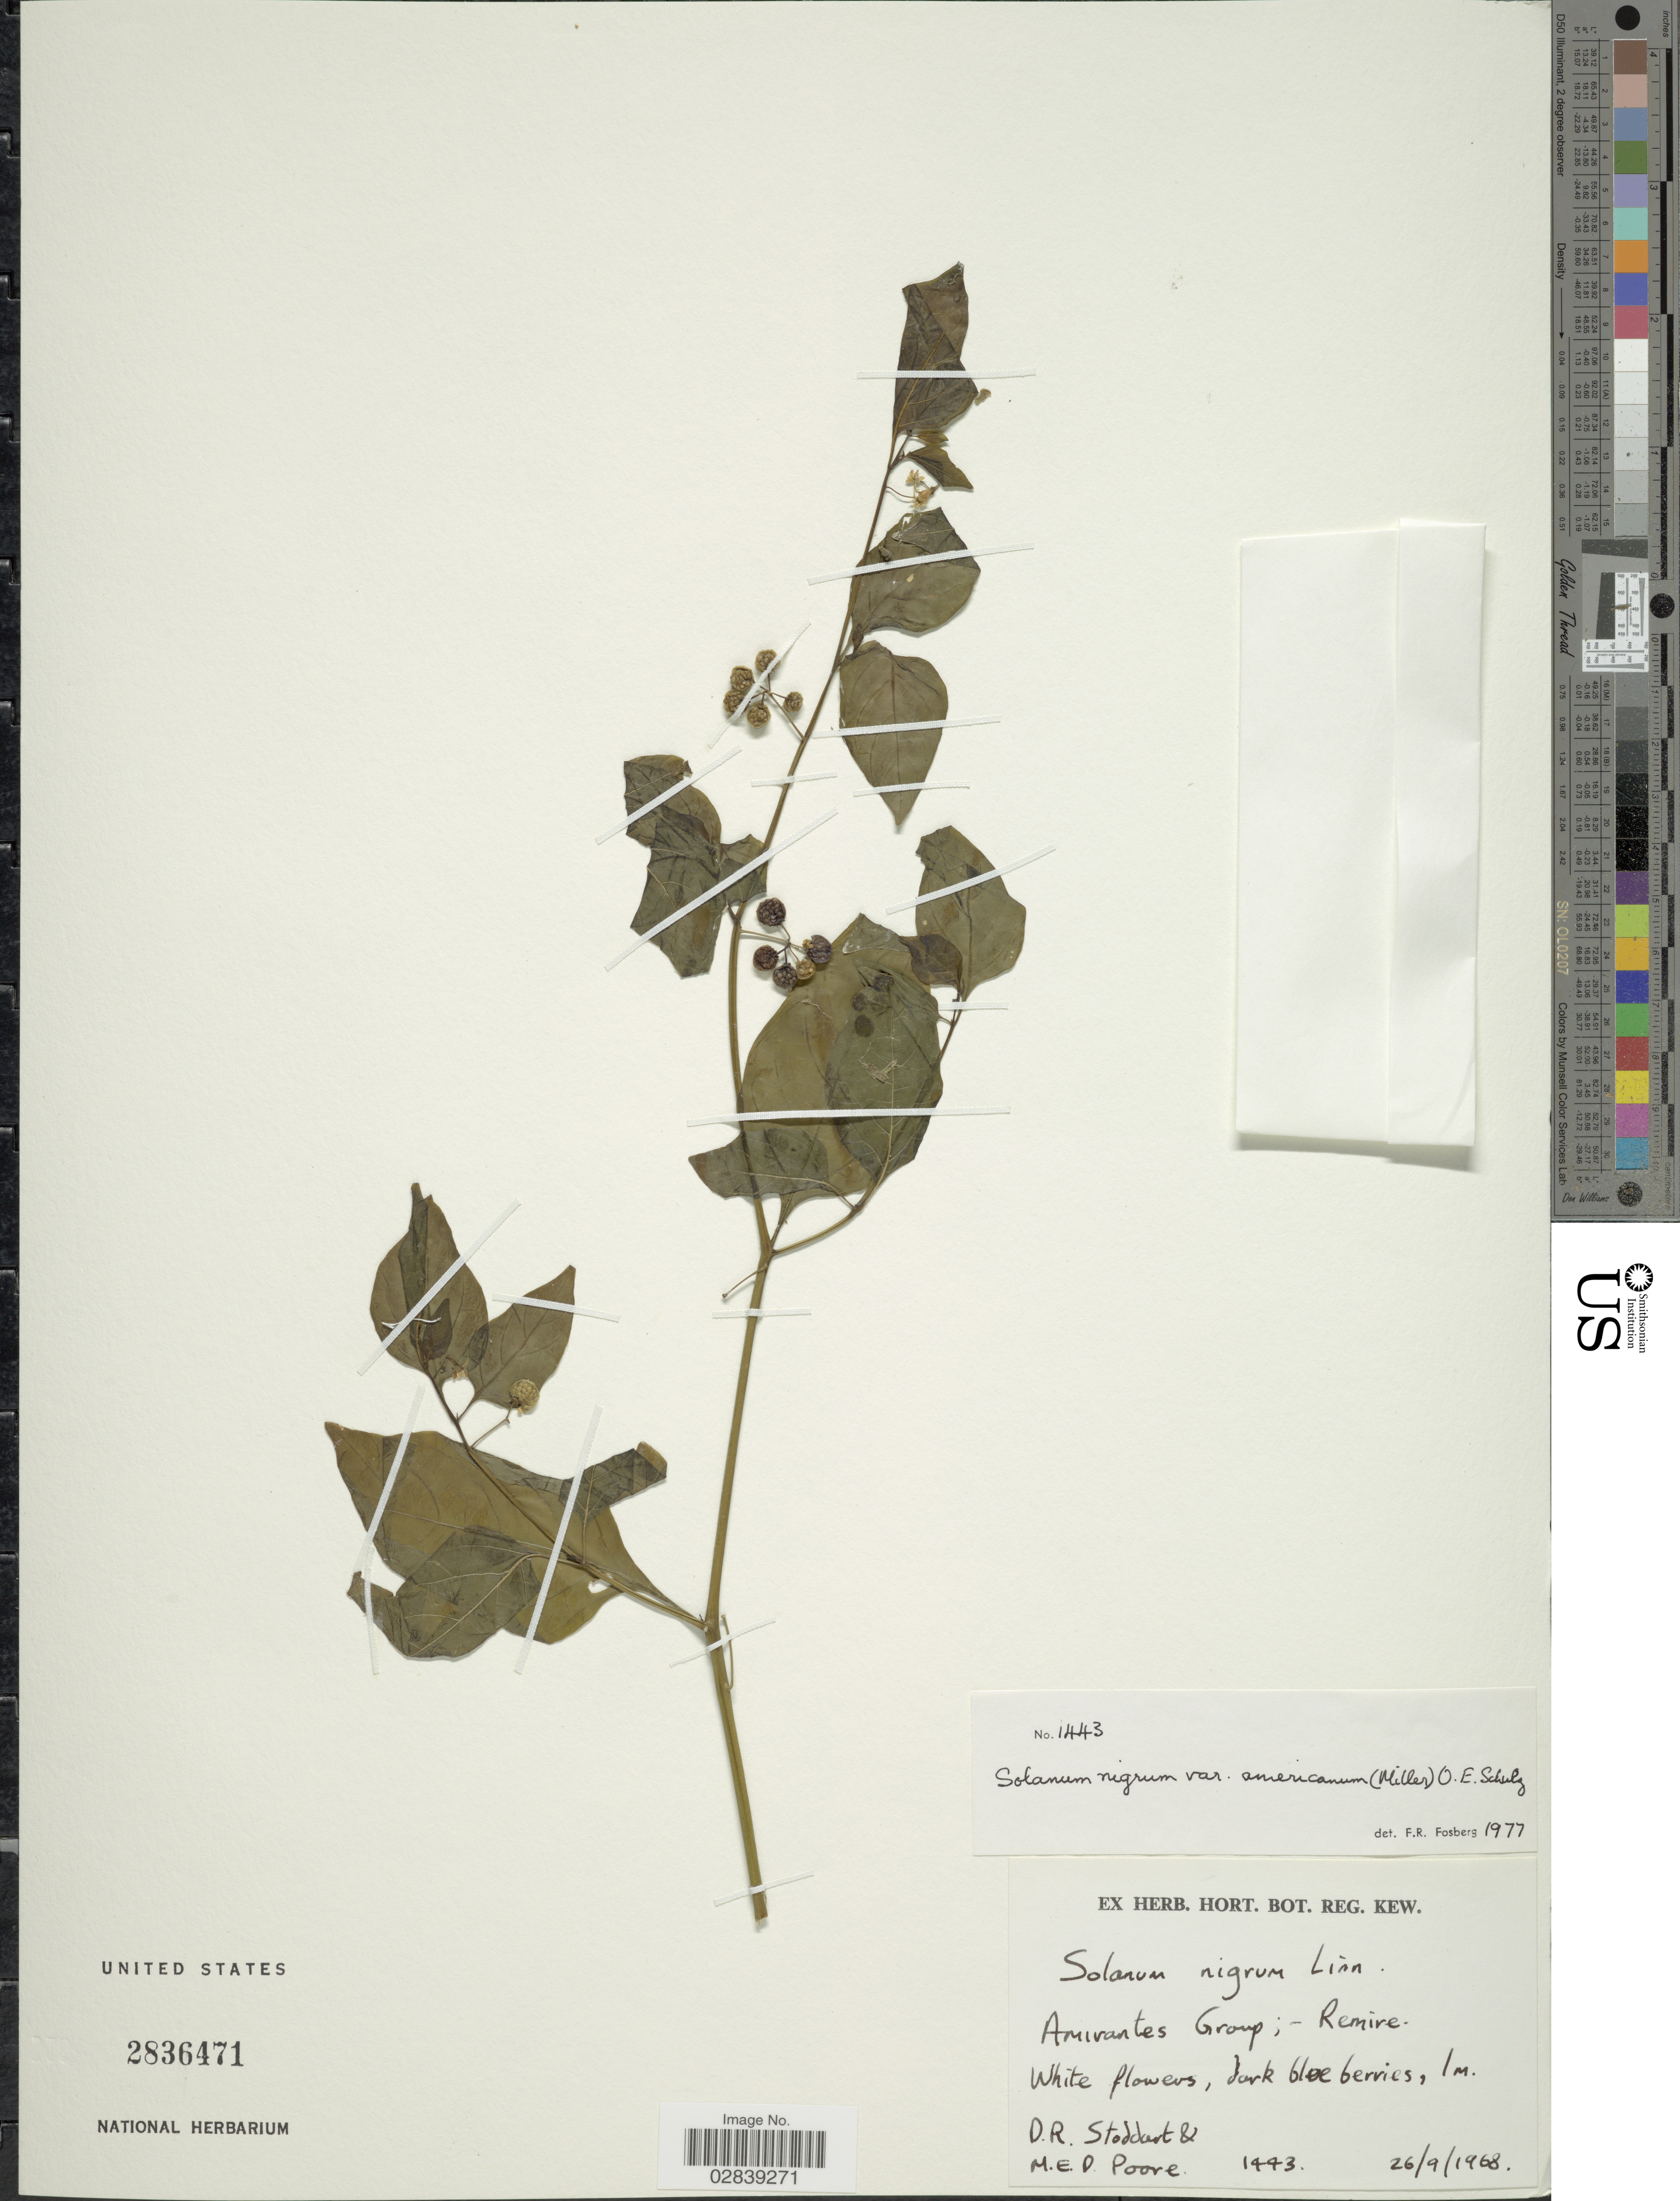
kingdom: Plantae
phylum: Tracheophyta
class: Magnoliopsida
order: Solanales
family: Solanaceae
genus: Solanum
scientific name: Solanum nigrum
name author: L.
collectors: D. R. Stoddart & M. E. D. Poore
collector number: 1443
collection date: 1968-09-26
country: Seychelles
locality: Amirantes Group; - Remire.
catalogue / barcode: US 2836471